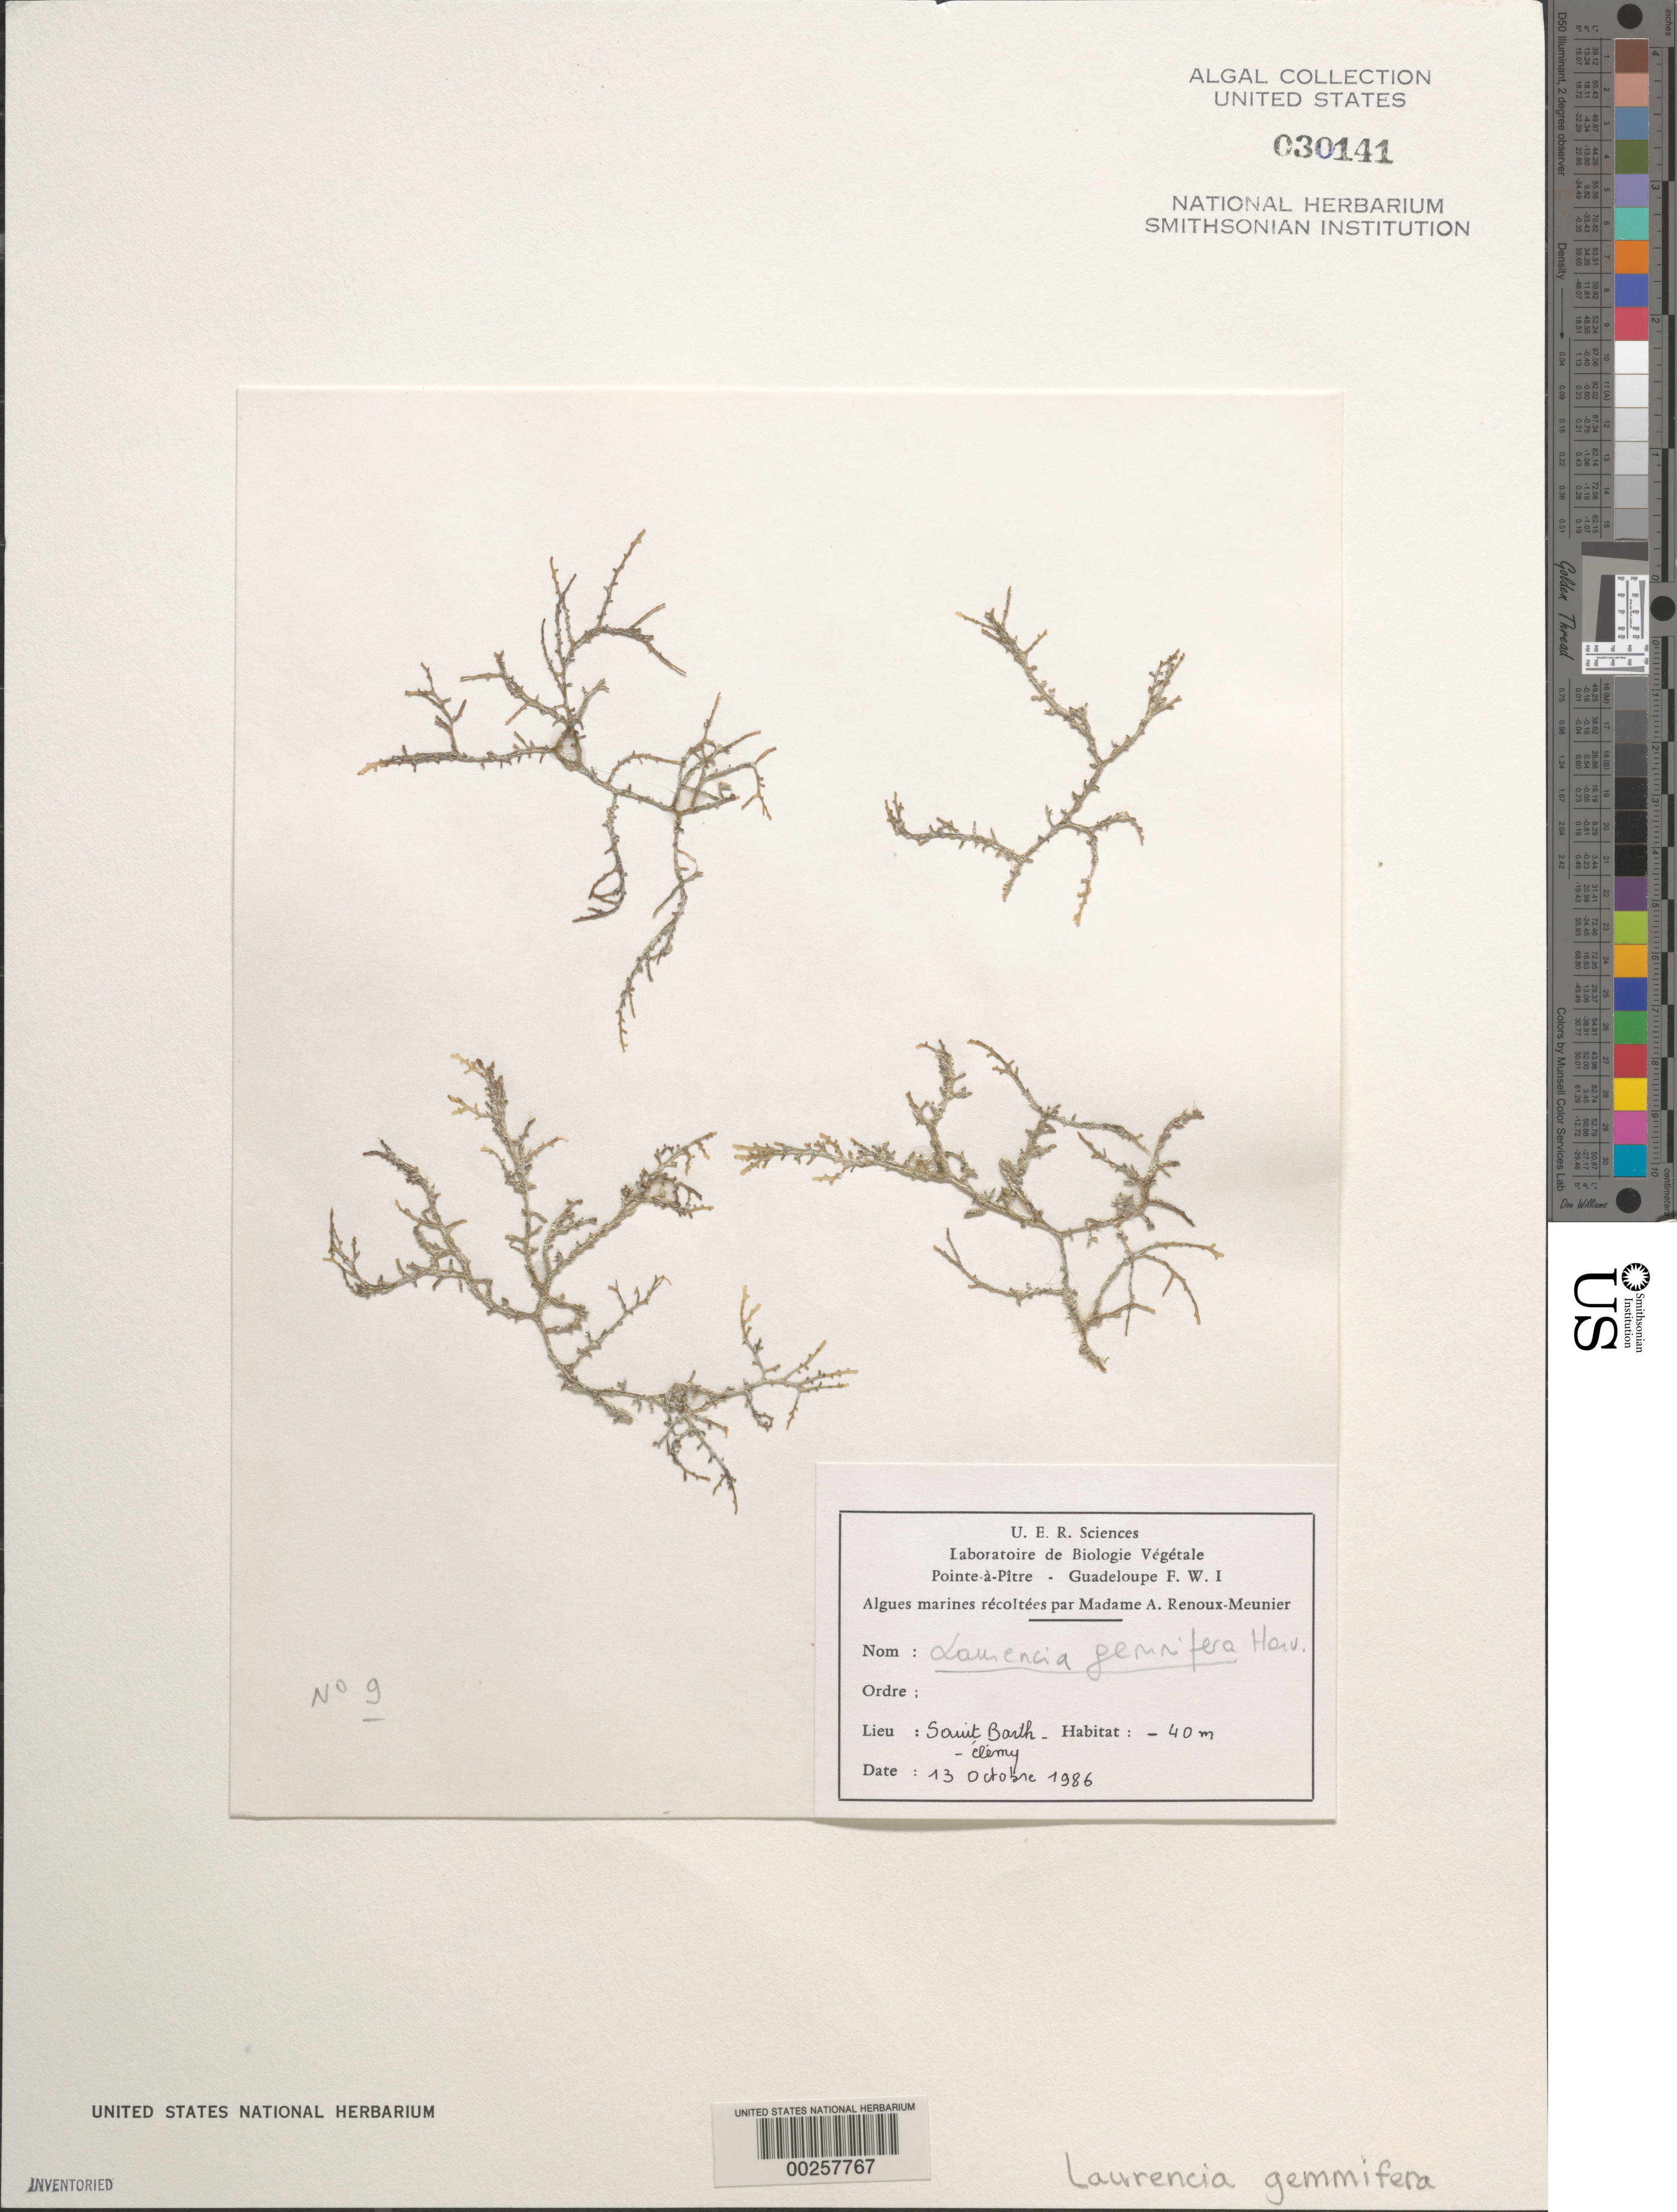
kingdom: Plantae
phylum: Rhodophyta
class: Florideophyceae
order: Ceramiales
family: Rhodomelaceae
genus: Yuzurua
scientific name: Yuzurua poiteaui var. gemmifera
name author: (Harvey) M.J. Wynne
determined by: Algae name updating Project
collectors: A. Renoux-Meunier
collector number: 9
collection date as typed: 13 Oct 1986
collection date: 1986-10-13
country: Guadeloupe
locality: Saint Barthelemy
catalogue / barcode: US 30141